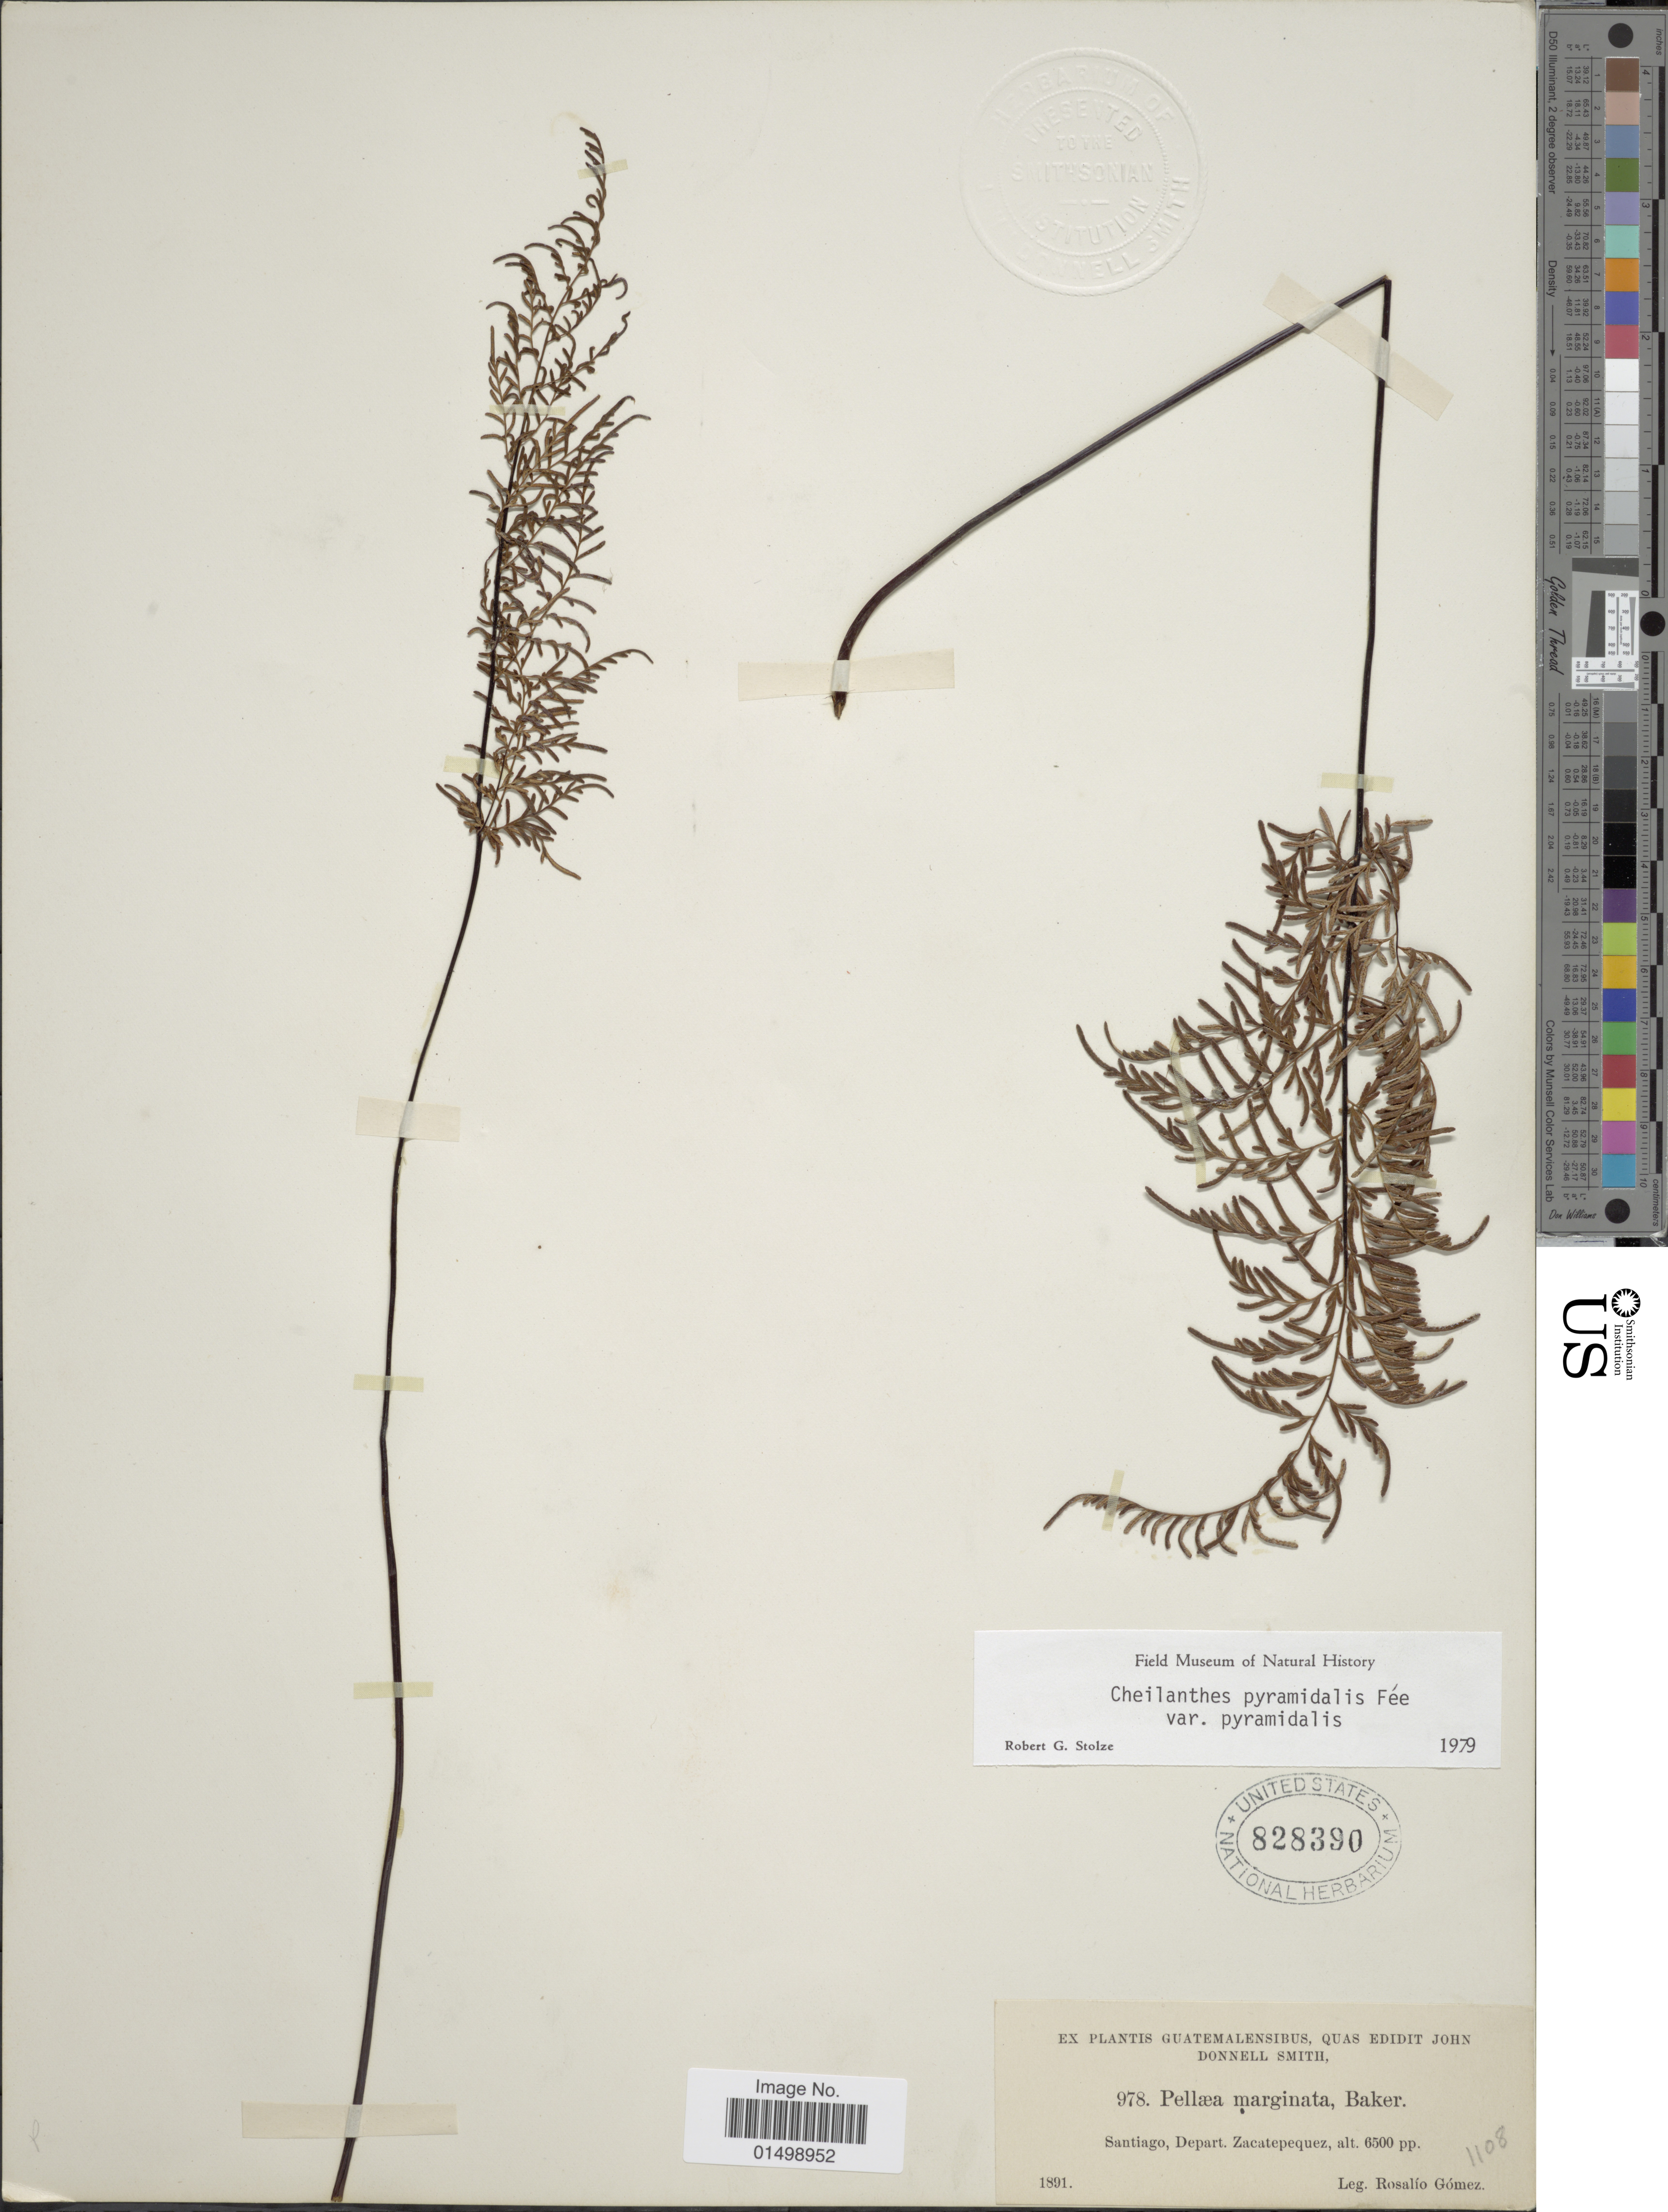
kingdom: Plantae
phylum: Tracheophyta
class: Polypodiopsida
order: Polypodiales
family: Pteridaceae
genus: Cheilanthes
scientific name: Cheilanthes pyramidalis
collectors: R. Gómez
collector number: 1108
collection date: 1891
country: Guatemala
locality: Santiago, Zacatepequez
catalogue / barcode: US 828390